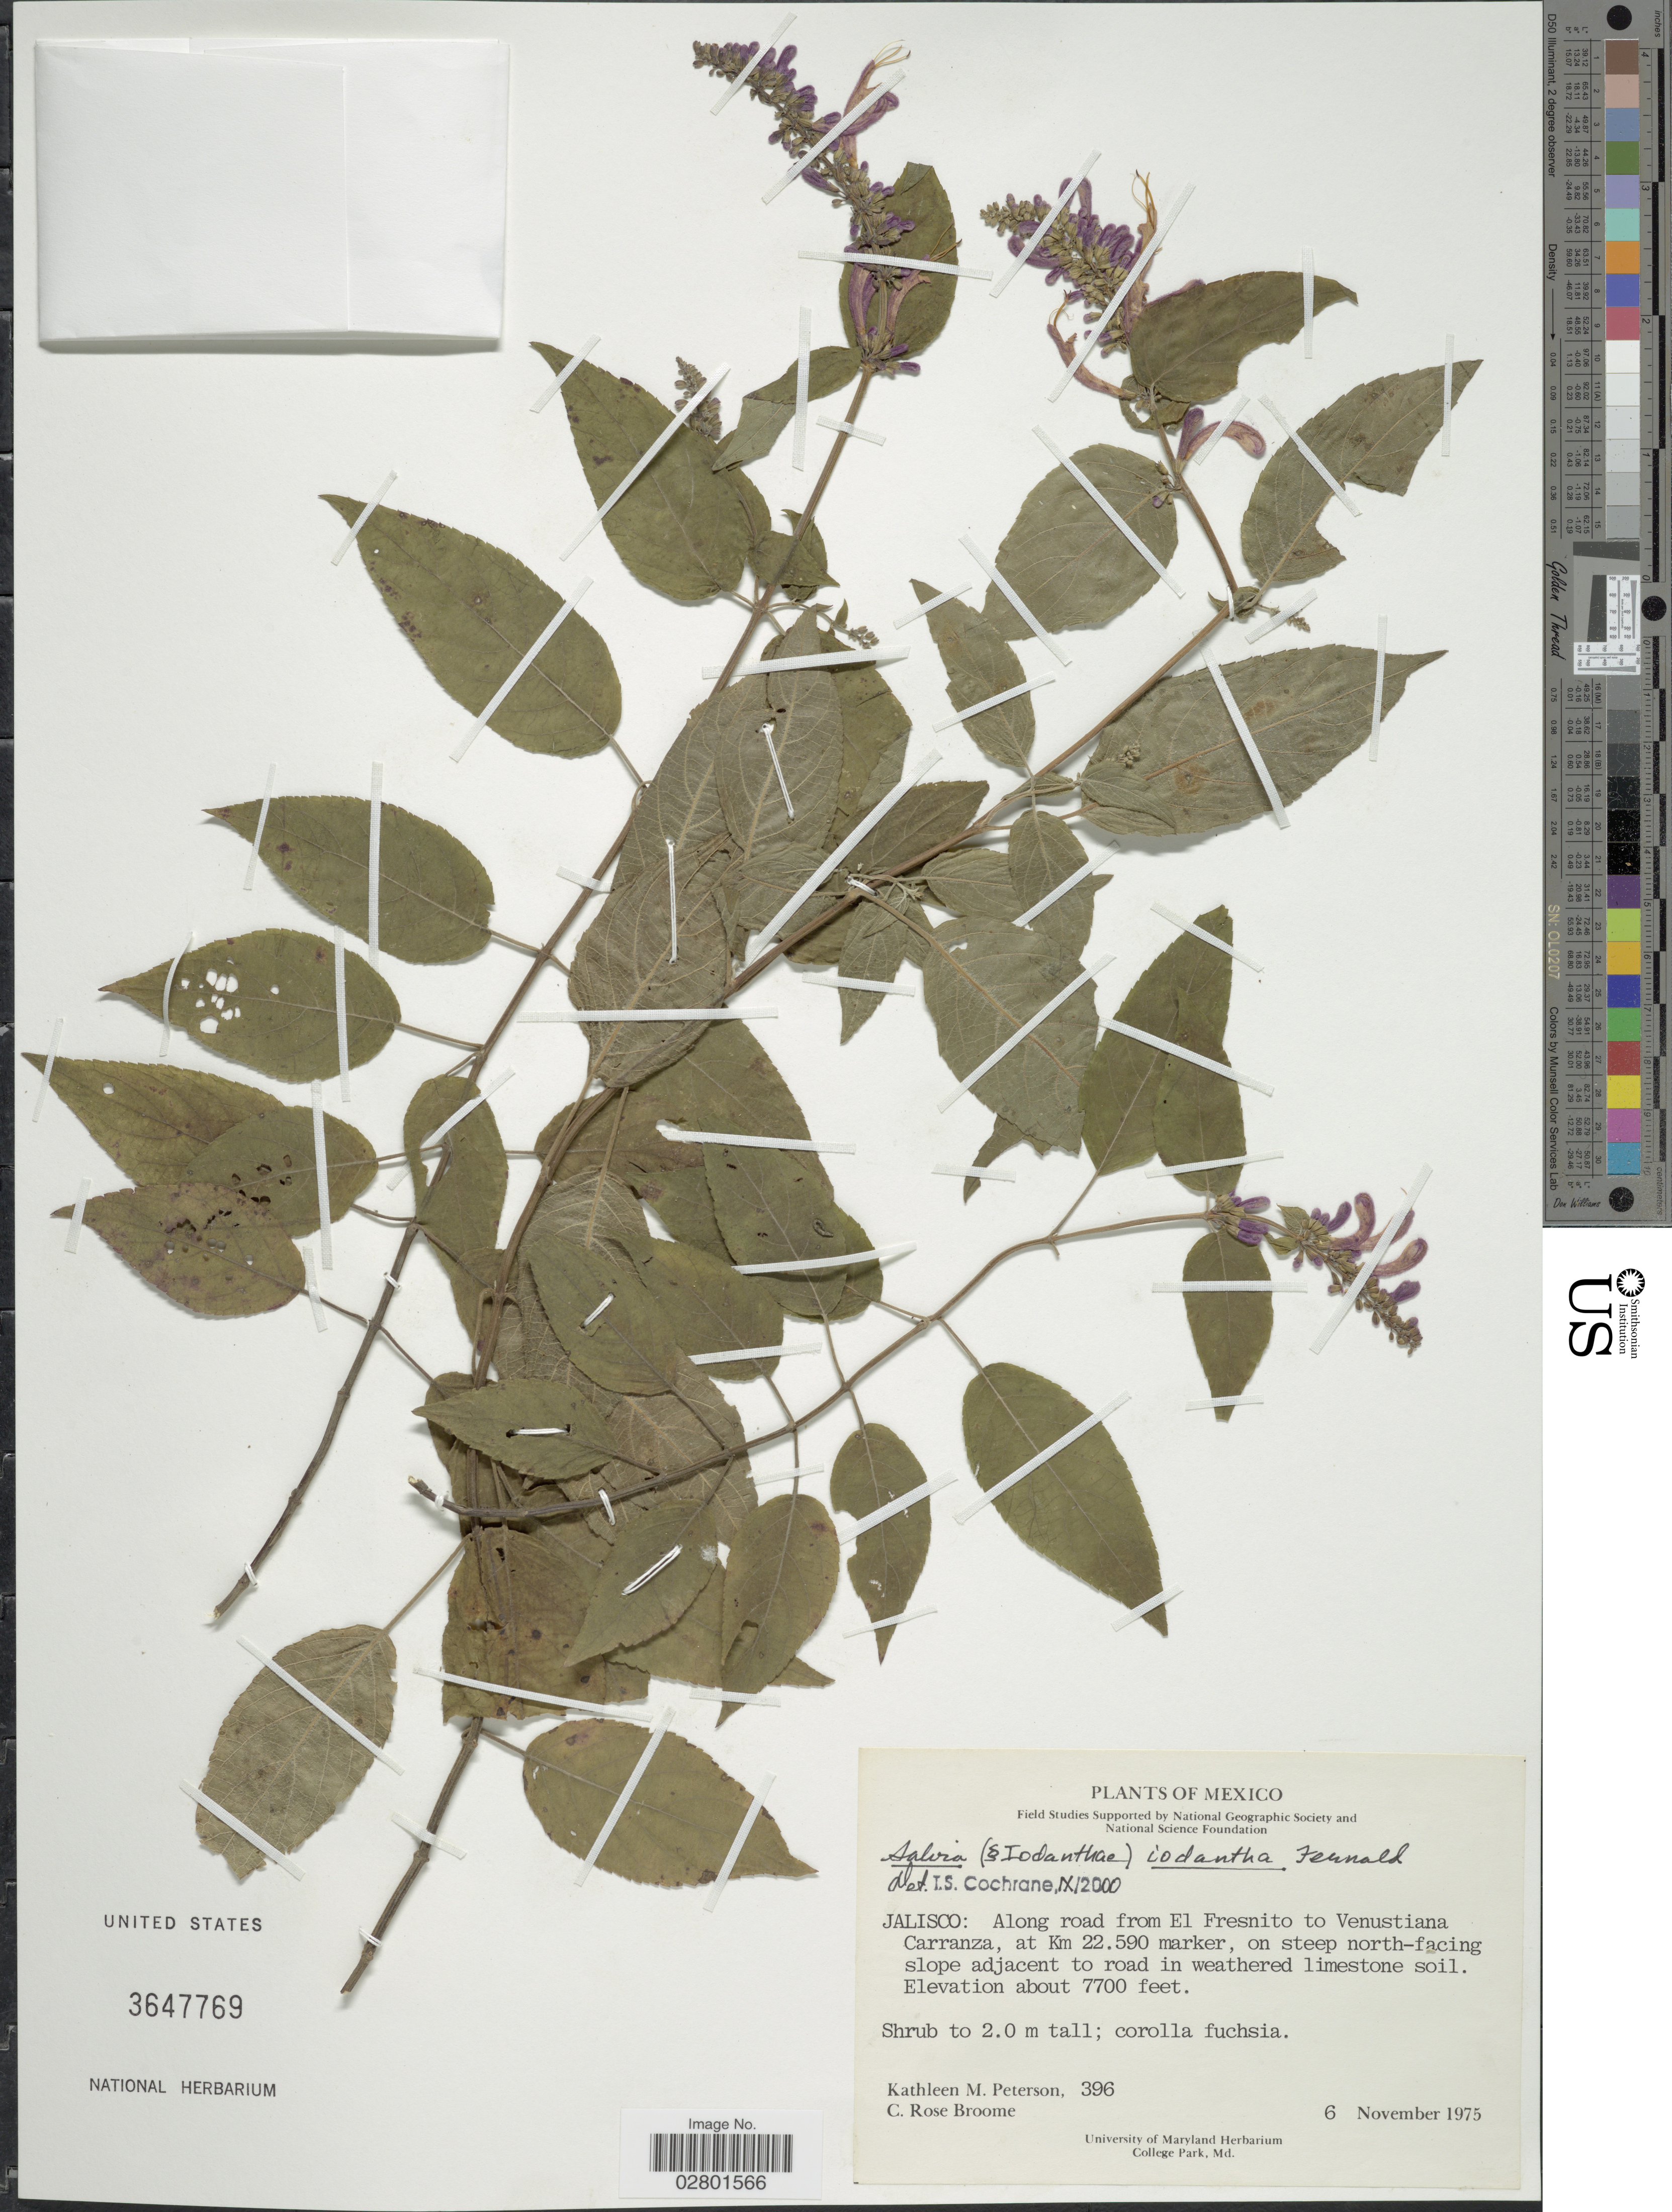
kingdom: Plantae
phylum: Tracheophyta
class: Magnoliopsida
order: Lamiales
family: Lamiaceae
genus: Salvia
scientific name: Salvia iodantha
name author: Fernald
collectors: K. Peterson & C. R. Broome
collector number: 396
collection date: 1975-11-06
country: Mexico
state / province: Jalisco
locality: Along road from El Fresnito to Venustiana Carranza, at Km 22.590 marker, on steep north-facing slope adjacent to road in weathered limestone soil.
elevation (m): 2347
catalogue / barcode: US 3647769